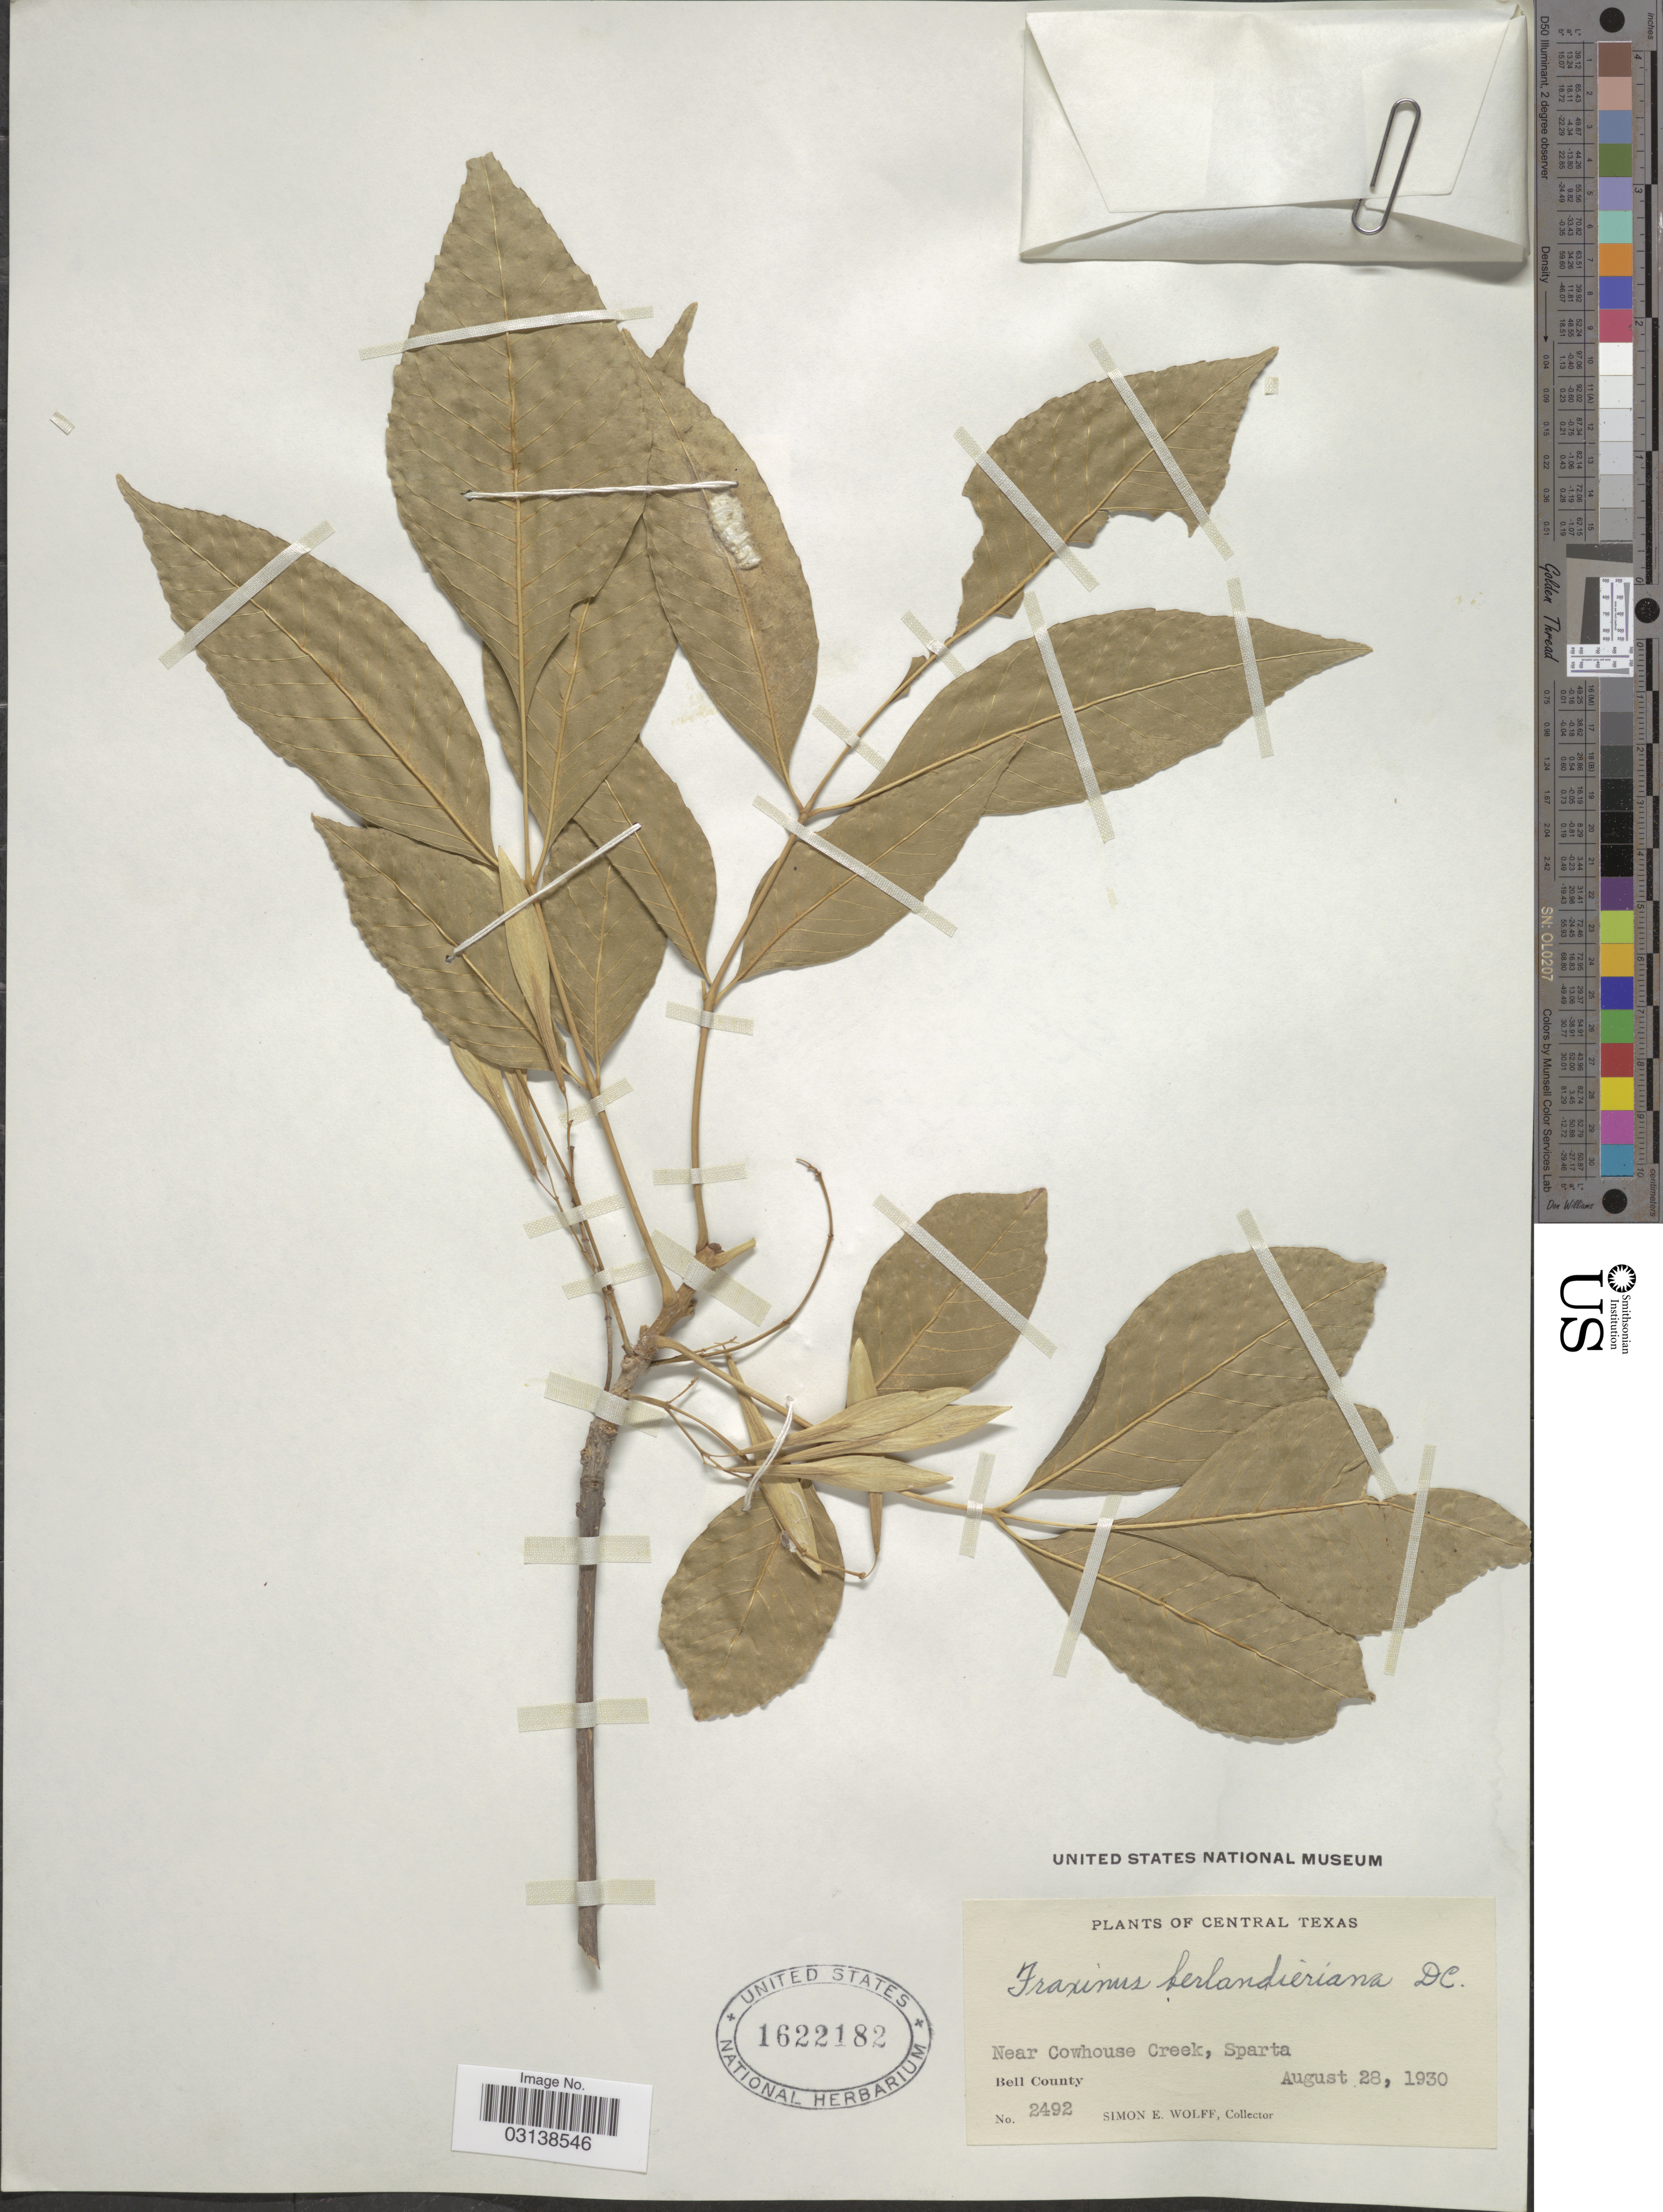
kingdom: Plantae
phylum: Tracheophyta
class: Magnoliopsida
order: Lamiales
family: Oleaceae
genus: Fraxinus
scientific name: Fraxinus berlandieriana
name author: A. DC.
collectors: S. E. Wolff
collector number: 2492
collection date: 1930-08-28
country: United States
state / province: Texas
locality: Central Texas, Near Cowhouse Creek, Sparta, Bell County.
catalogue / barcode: US 1622182